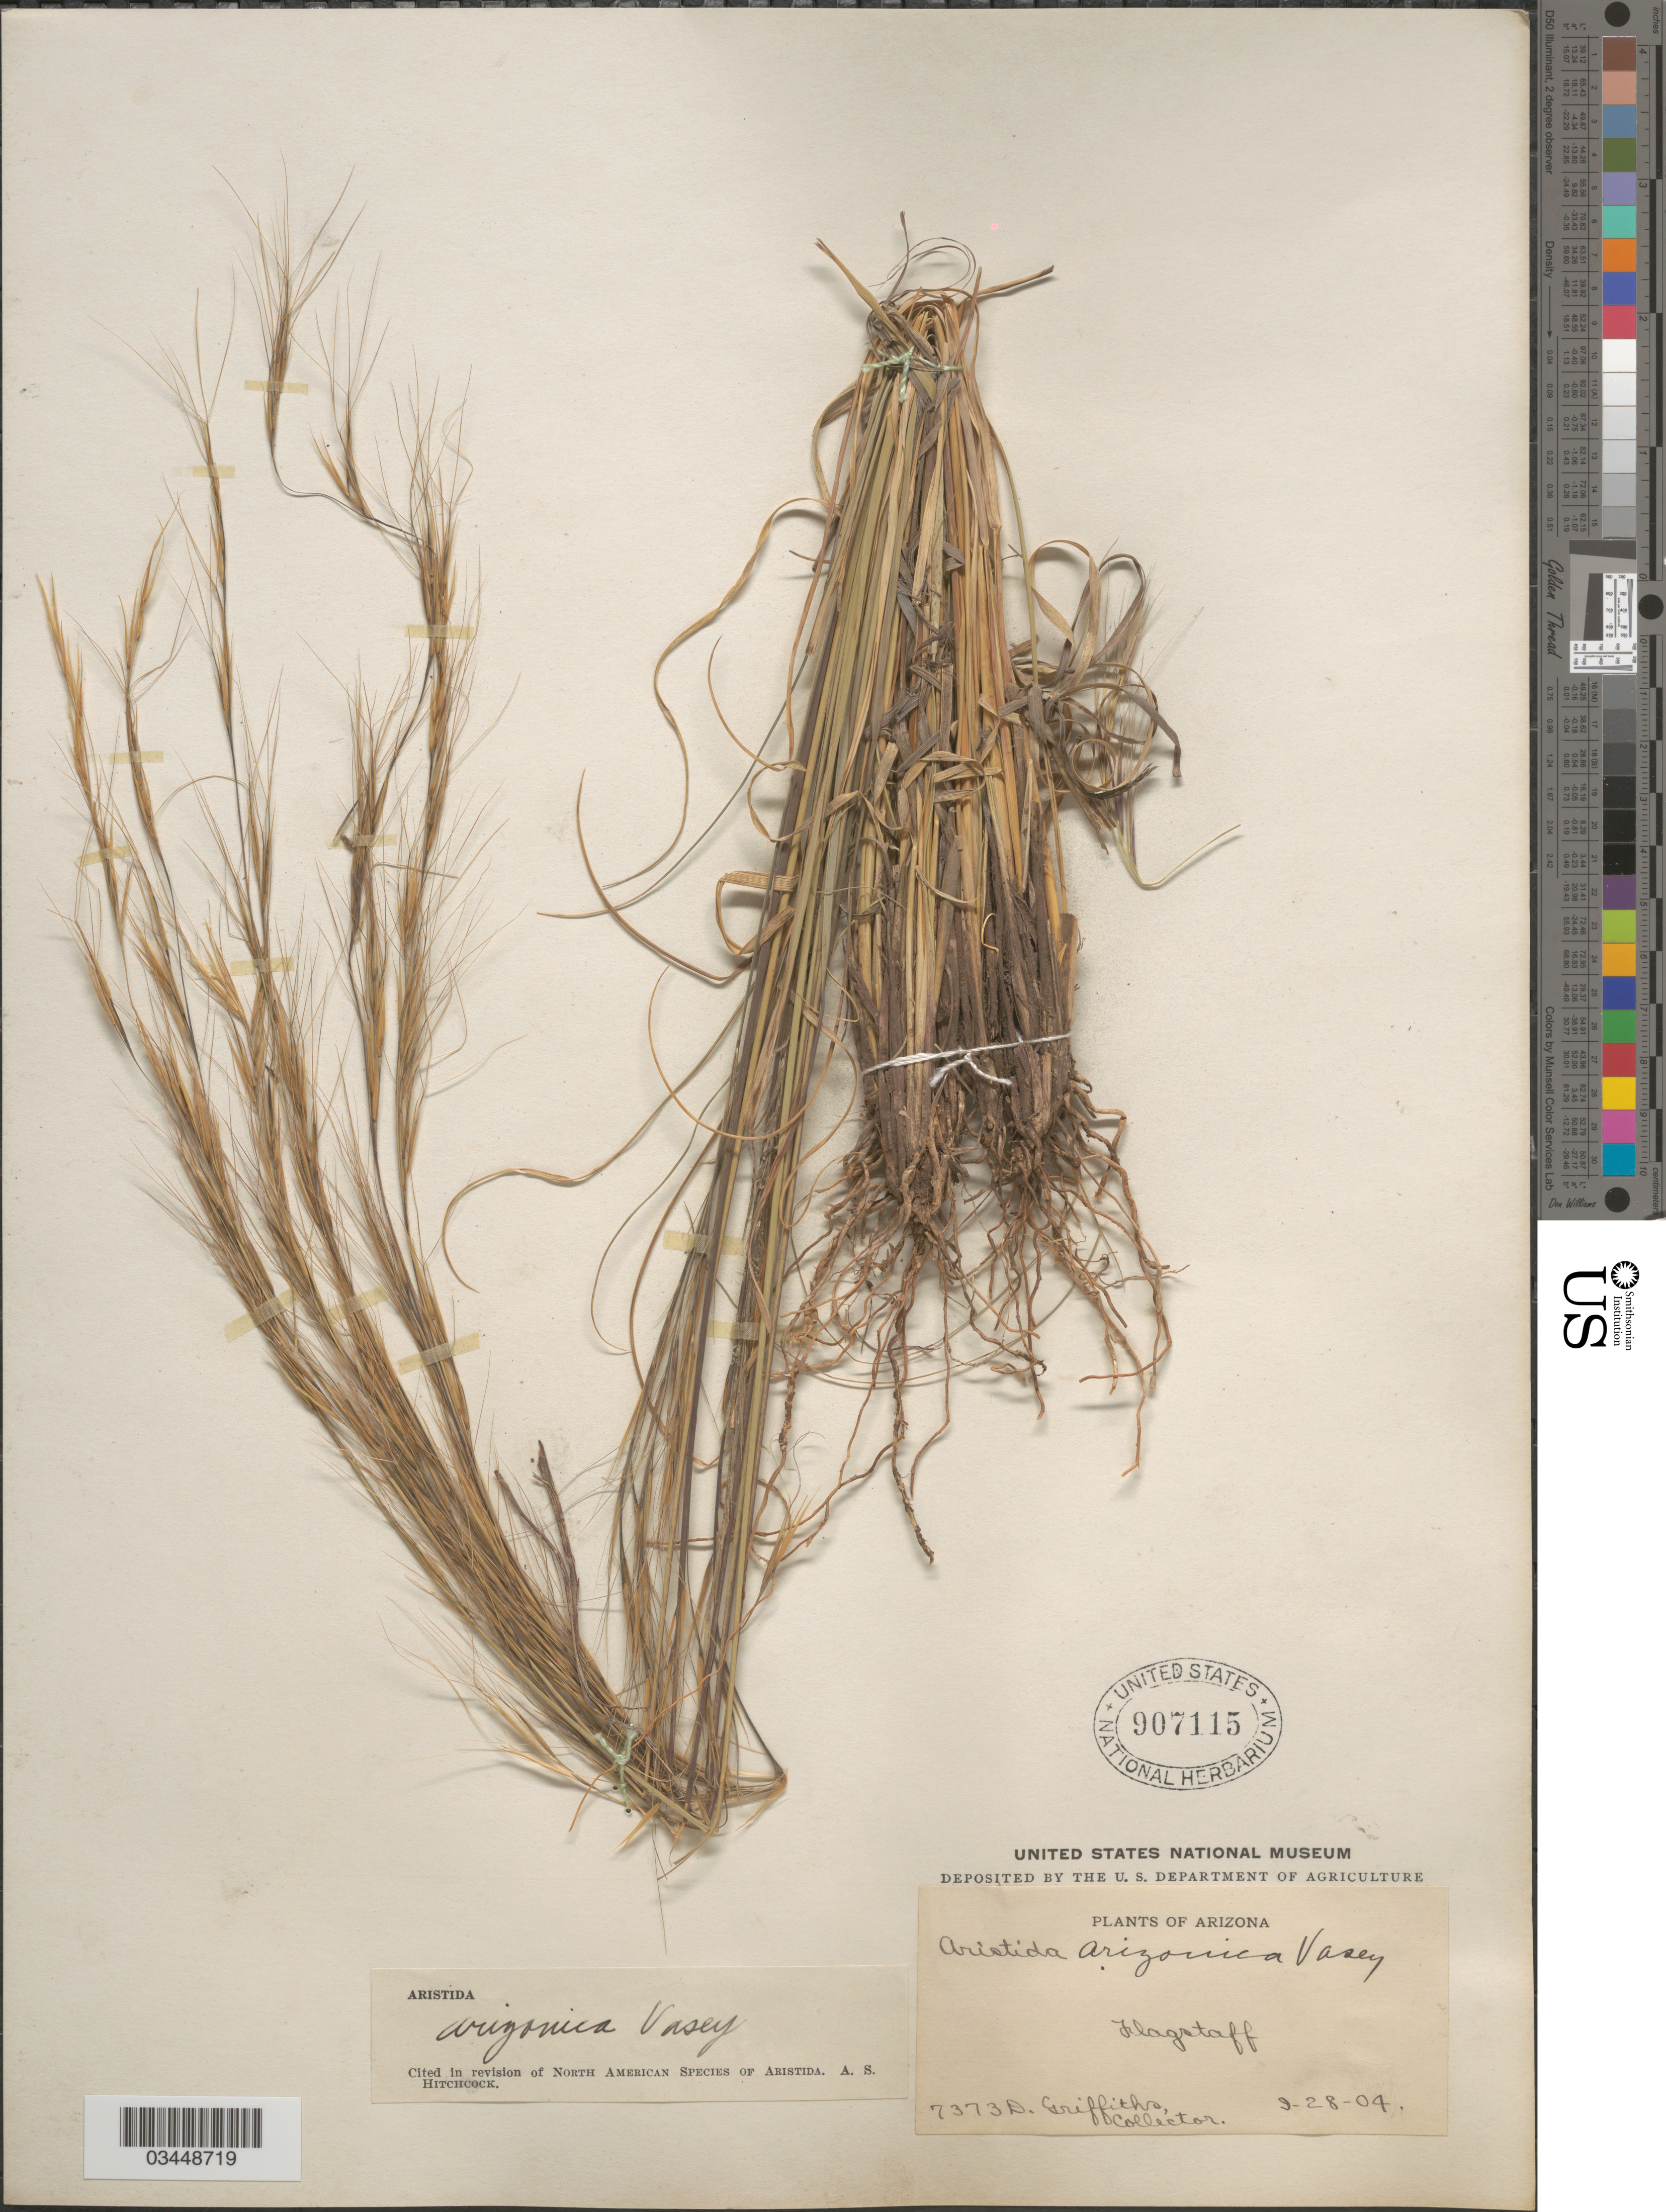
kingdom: Plantae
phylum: Tracheophyta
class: Liliopsida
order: Poales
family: Poaceae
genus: Aristida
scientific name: Aristida arizonica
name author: Vasey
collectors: D. Griffiths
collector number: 7373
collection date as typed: Transcribed d/m/y: 28/9/4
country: United States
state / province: Arizona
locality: Flagstaff.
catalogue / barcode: US 907115